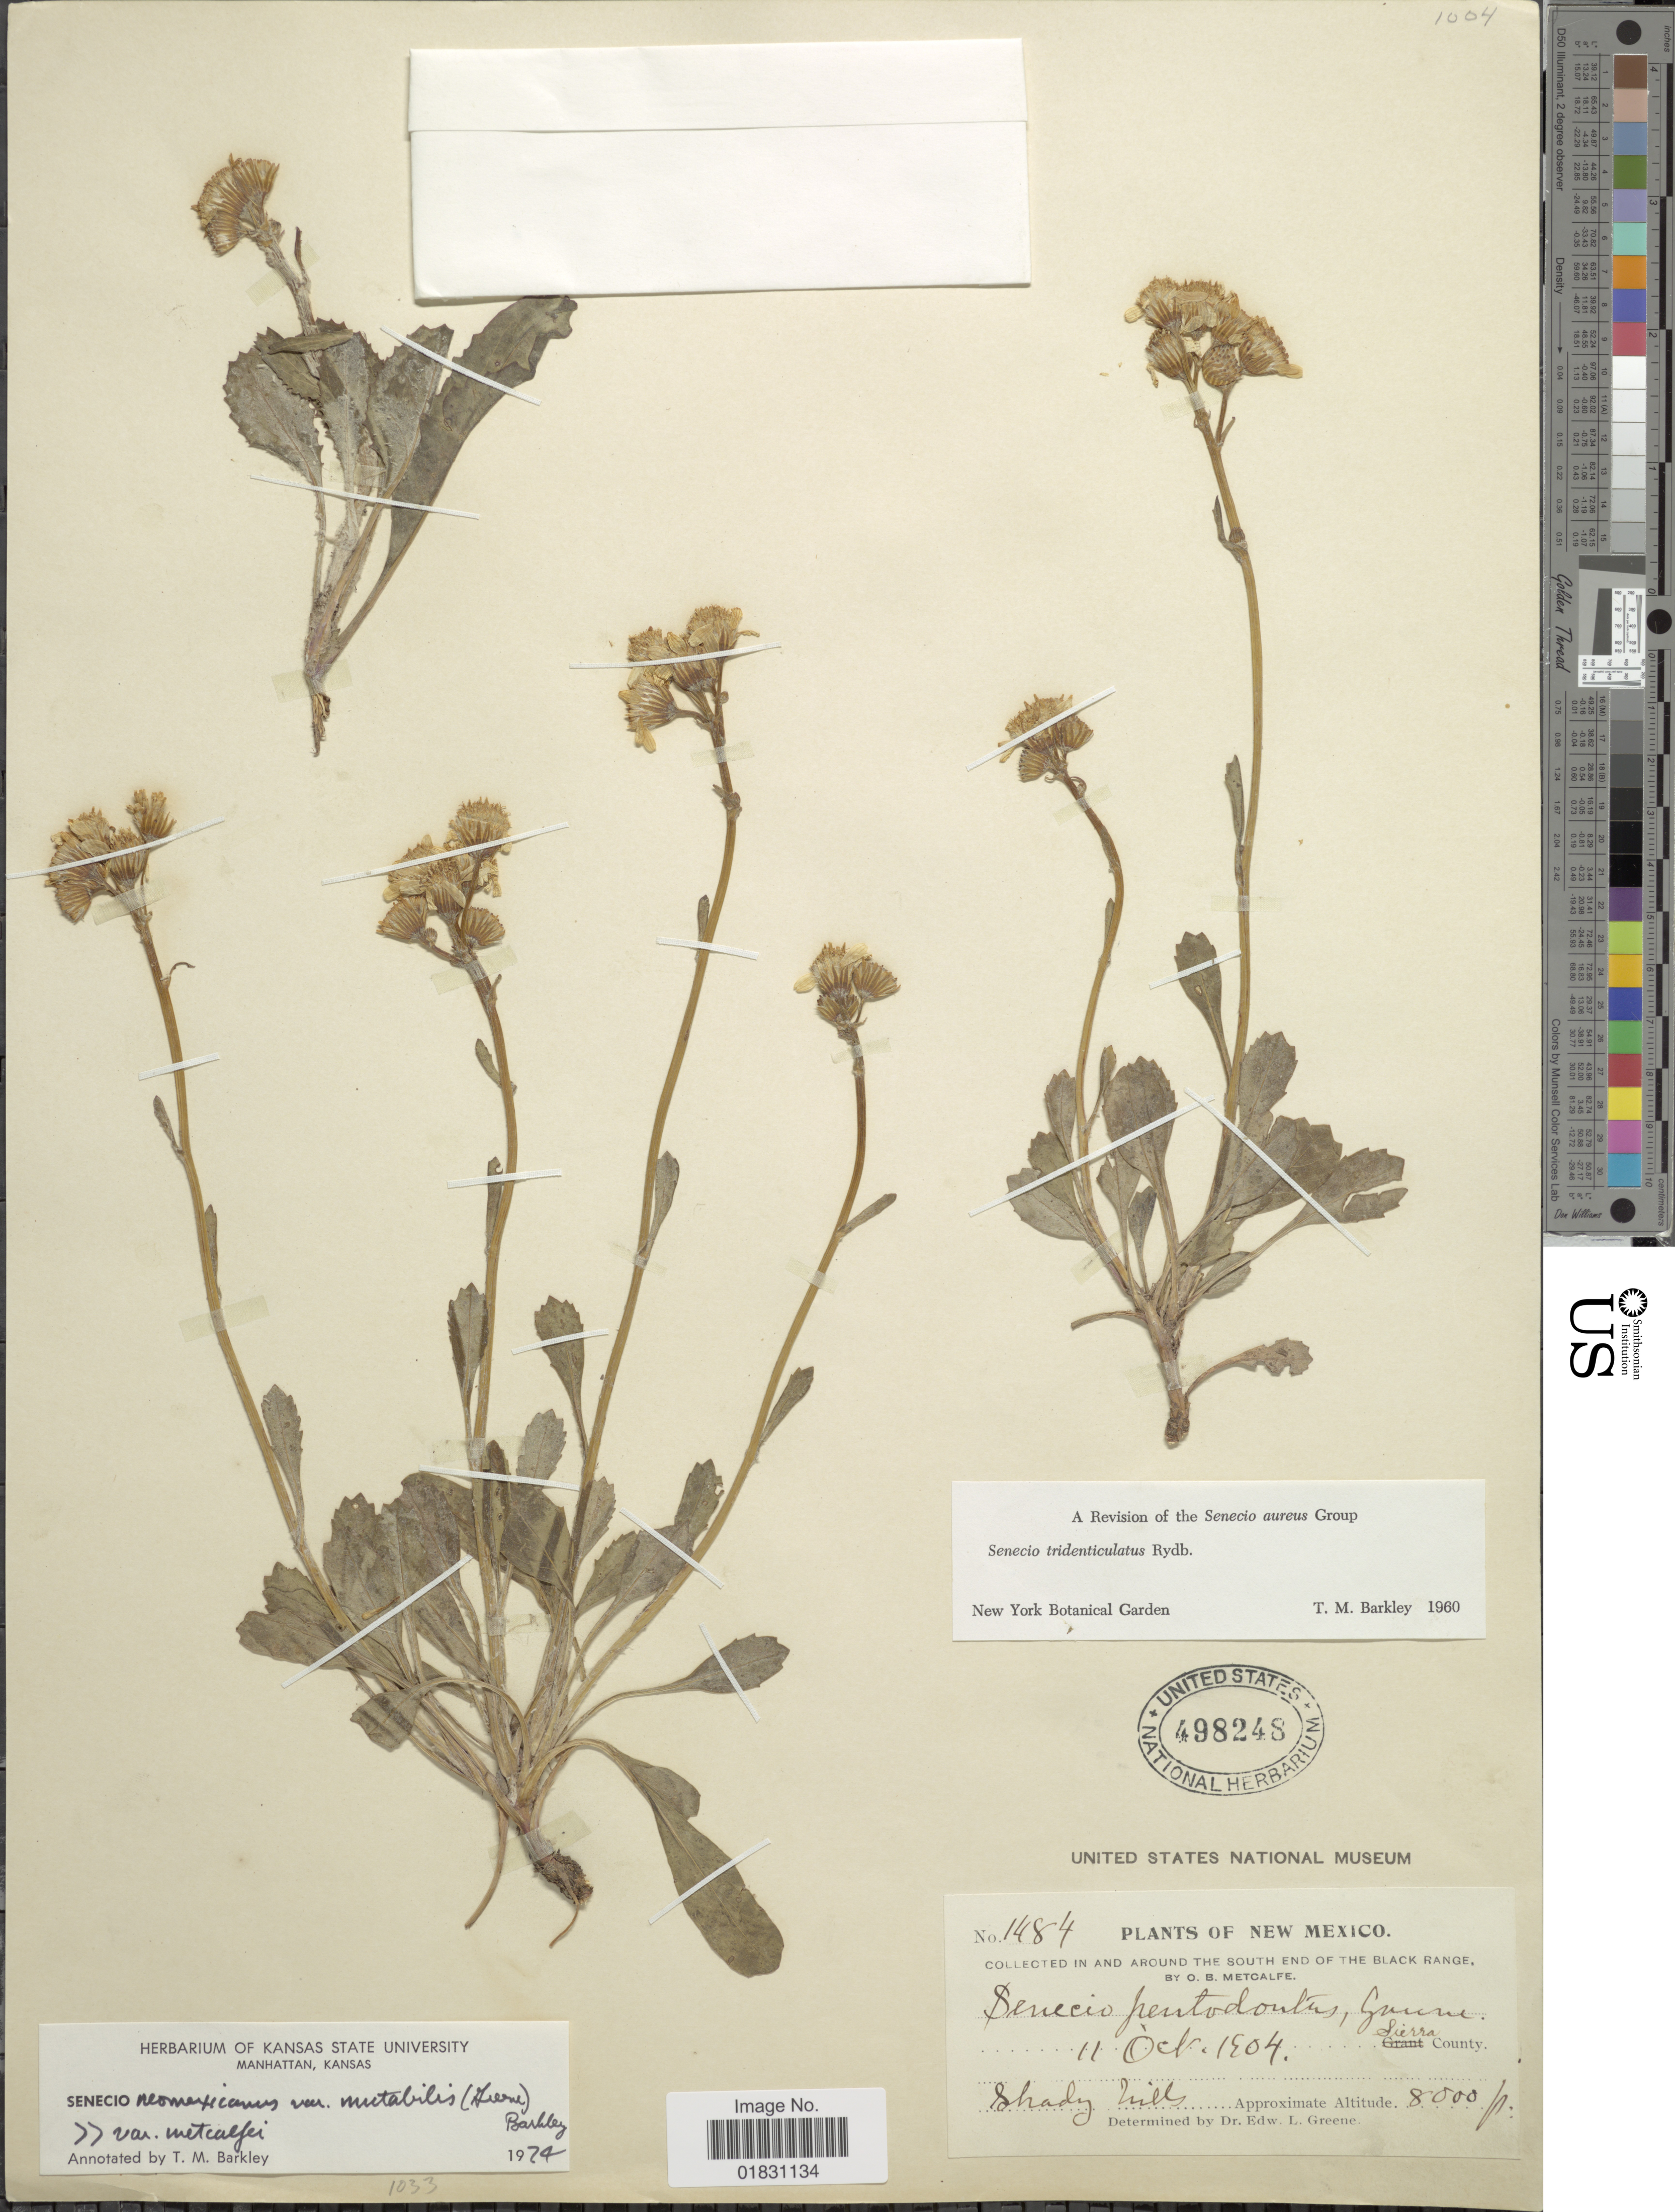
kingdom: Plantae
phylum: Tracheophyta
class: Magnoliopsida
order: Asterales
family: Asteraceae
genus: Packera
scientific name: Packera neomexicana var. mutabilis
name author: (Greene) W.A. Weber & Á. Löve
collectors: O. B. Metcalfe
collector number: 1484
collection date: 1904-10-11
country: United States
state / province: New Mexico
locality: In and around the south end of the Black Range, Sierra County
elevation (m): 2438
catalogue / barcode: US 498248